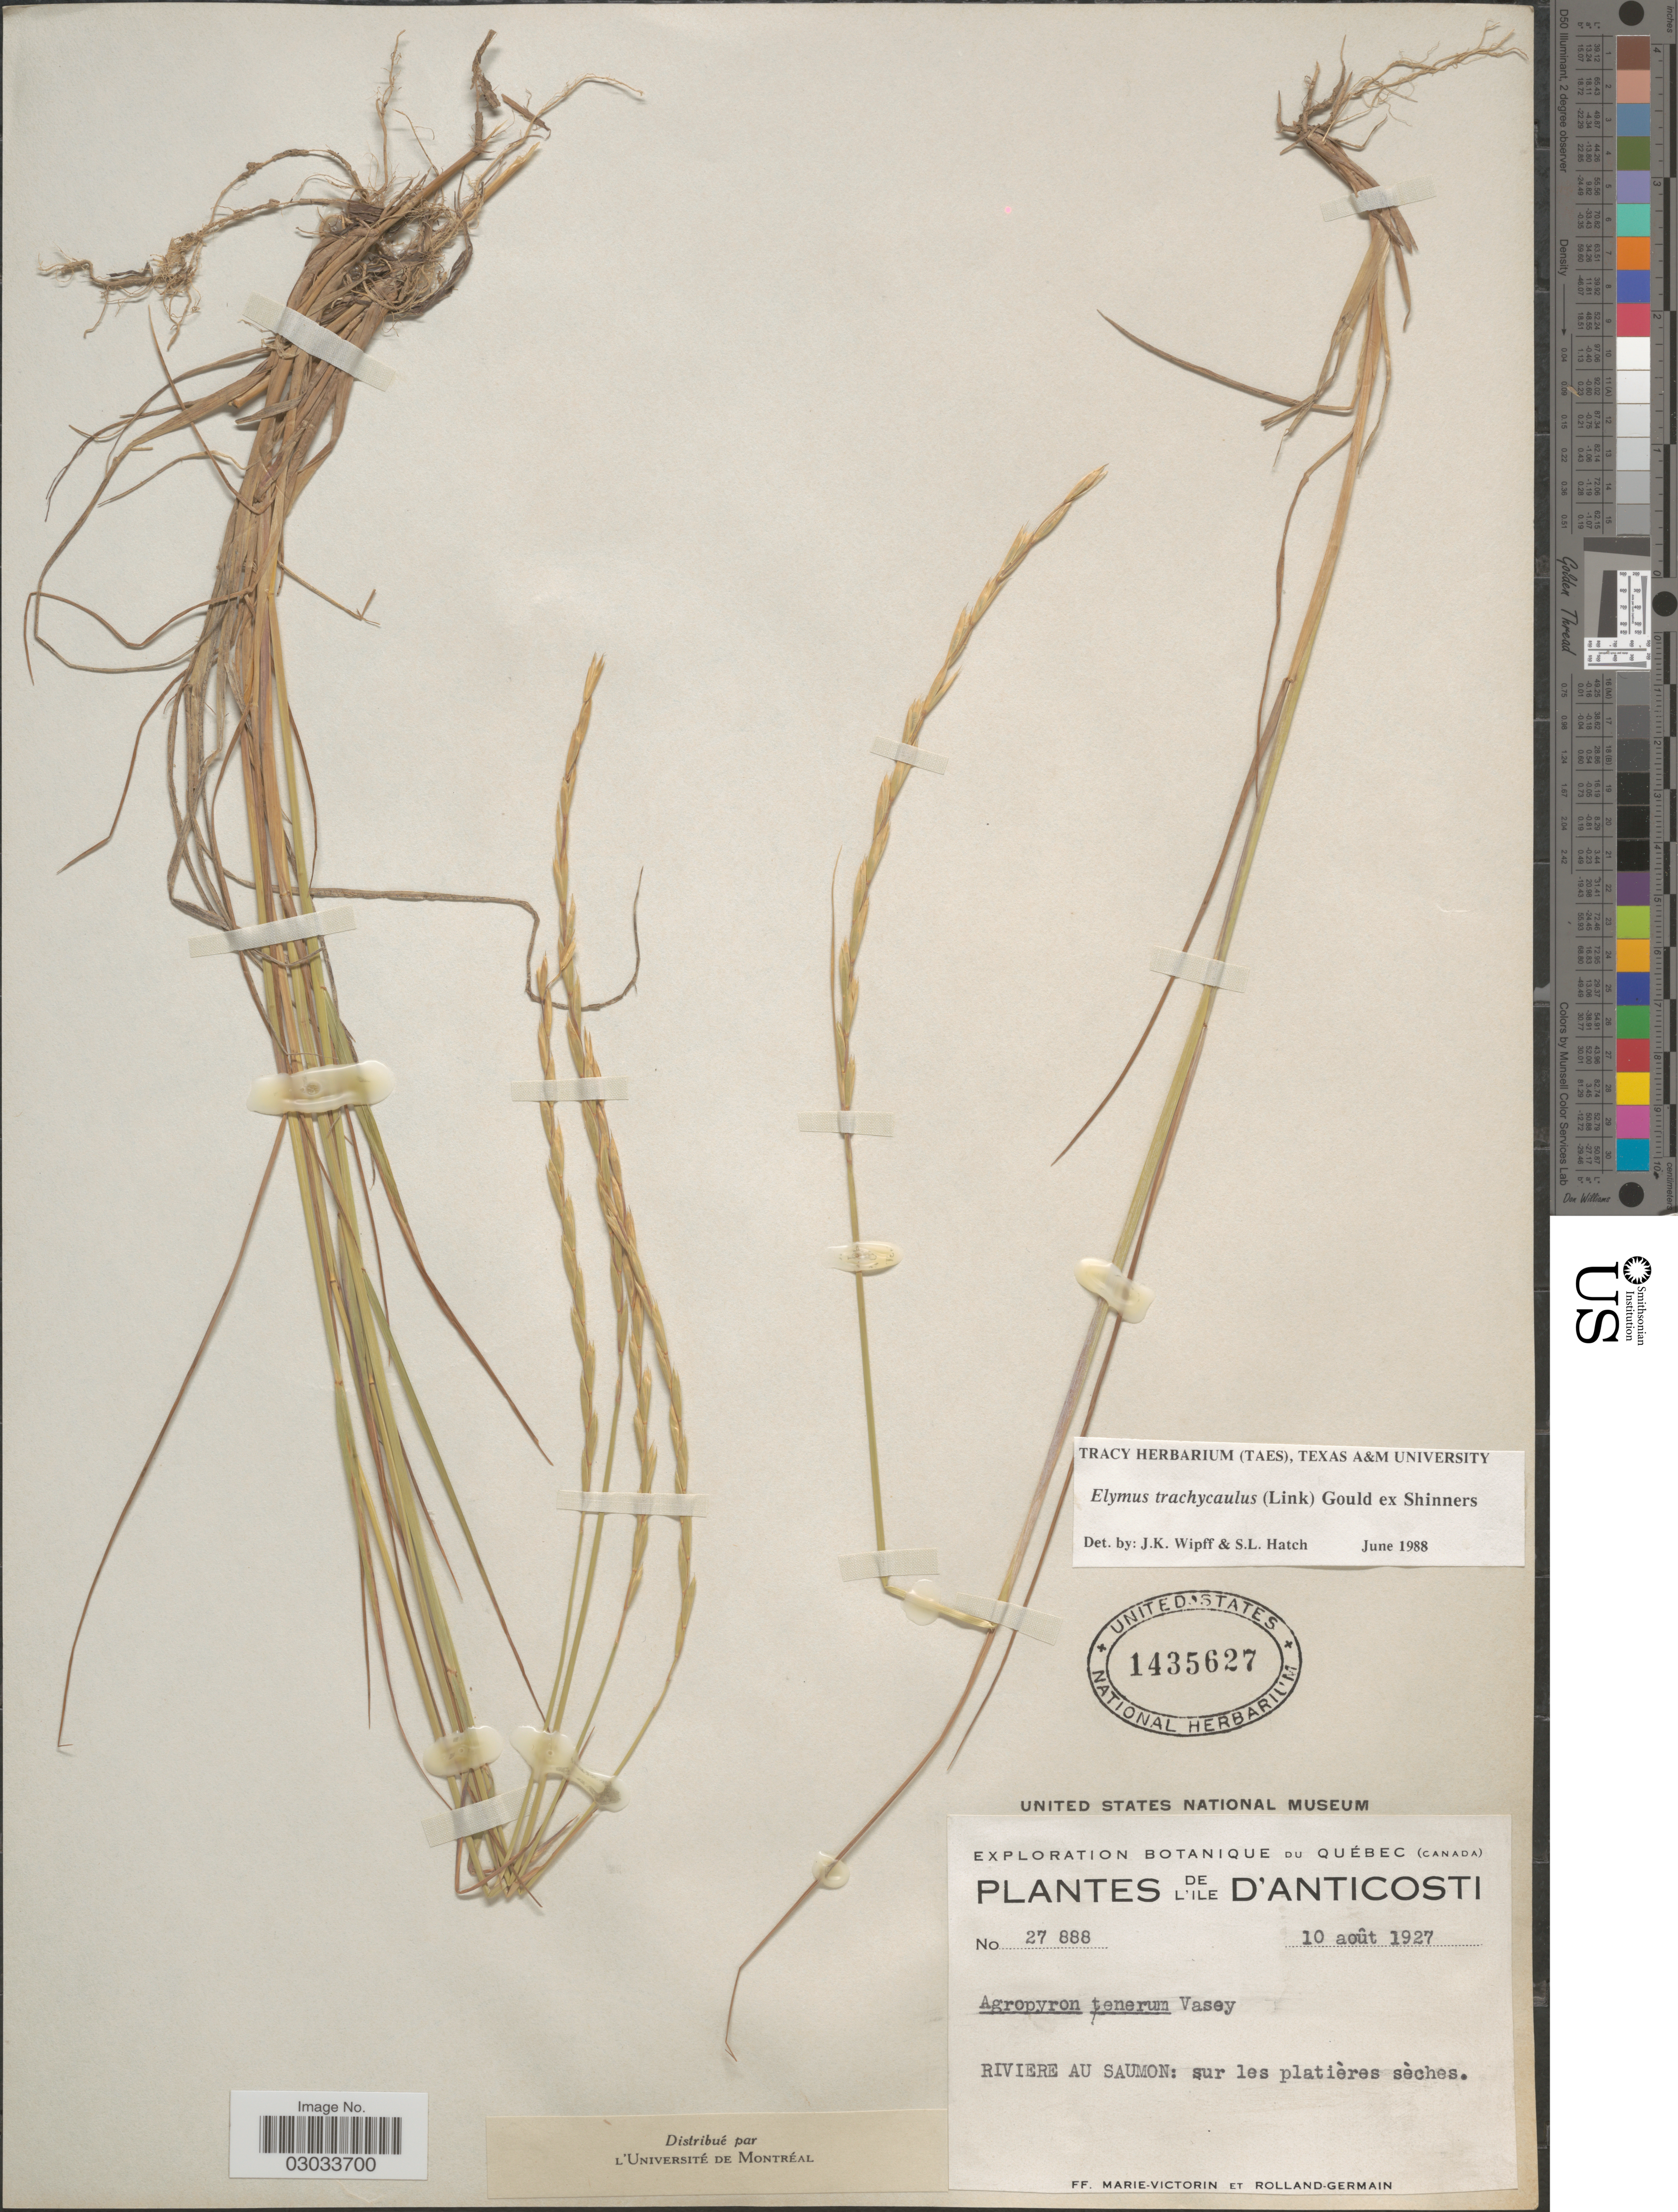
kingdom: Plantae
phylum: Tracheophyta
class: Liliopsida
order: Poales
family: Poaceae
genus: Elymus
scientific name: Elymus trachycaulus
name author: (Link) Gould ex Shinners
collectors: F. Marie-Victorin & Rolland-Germain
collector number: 27888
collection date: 1927-08-10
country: Canada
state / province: Quebec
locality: Exploration Botanique du Québec. L'Ile d'Anticosta. Riviere au Saumon: sur les platières sèches.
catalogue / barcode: US 1435627